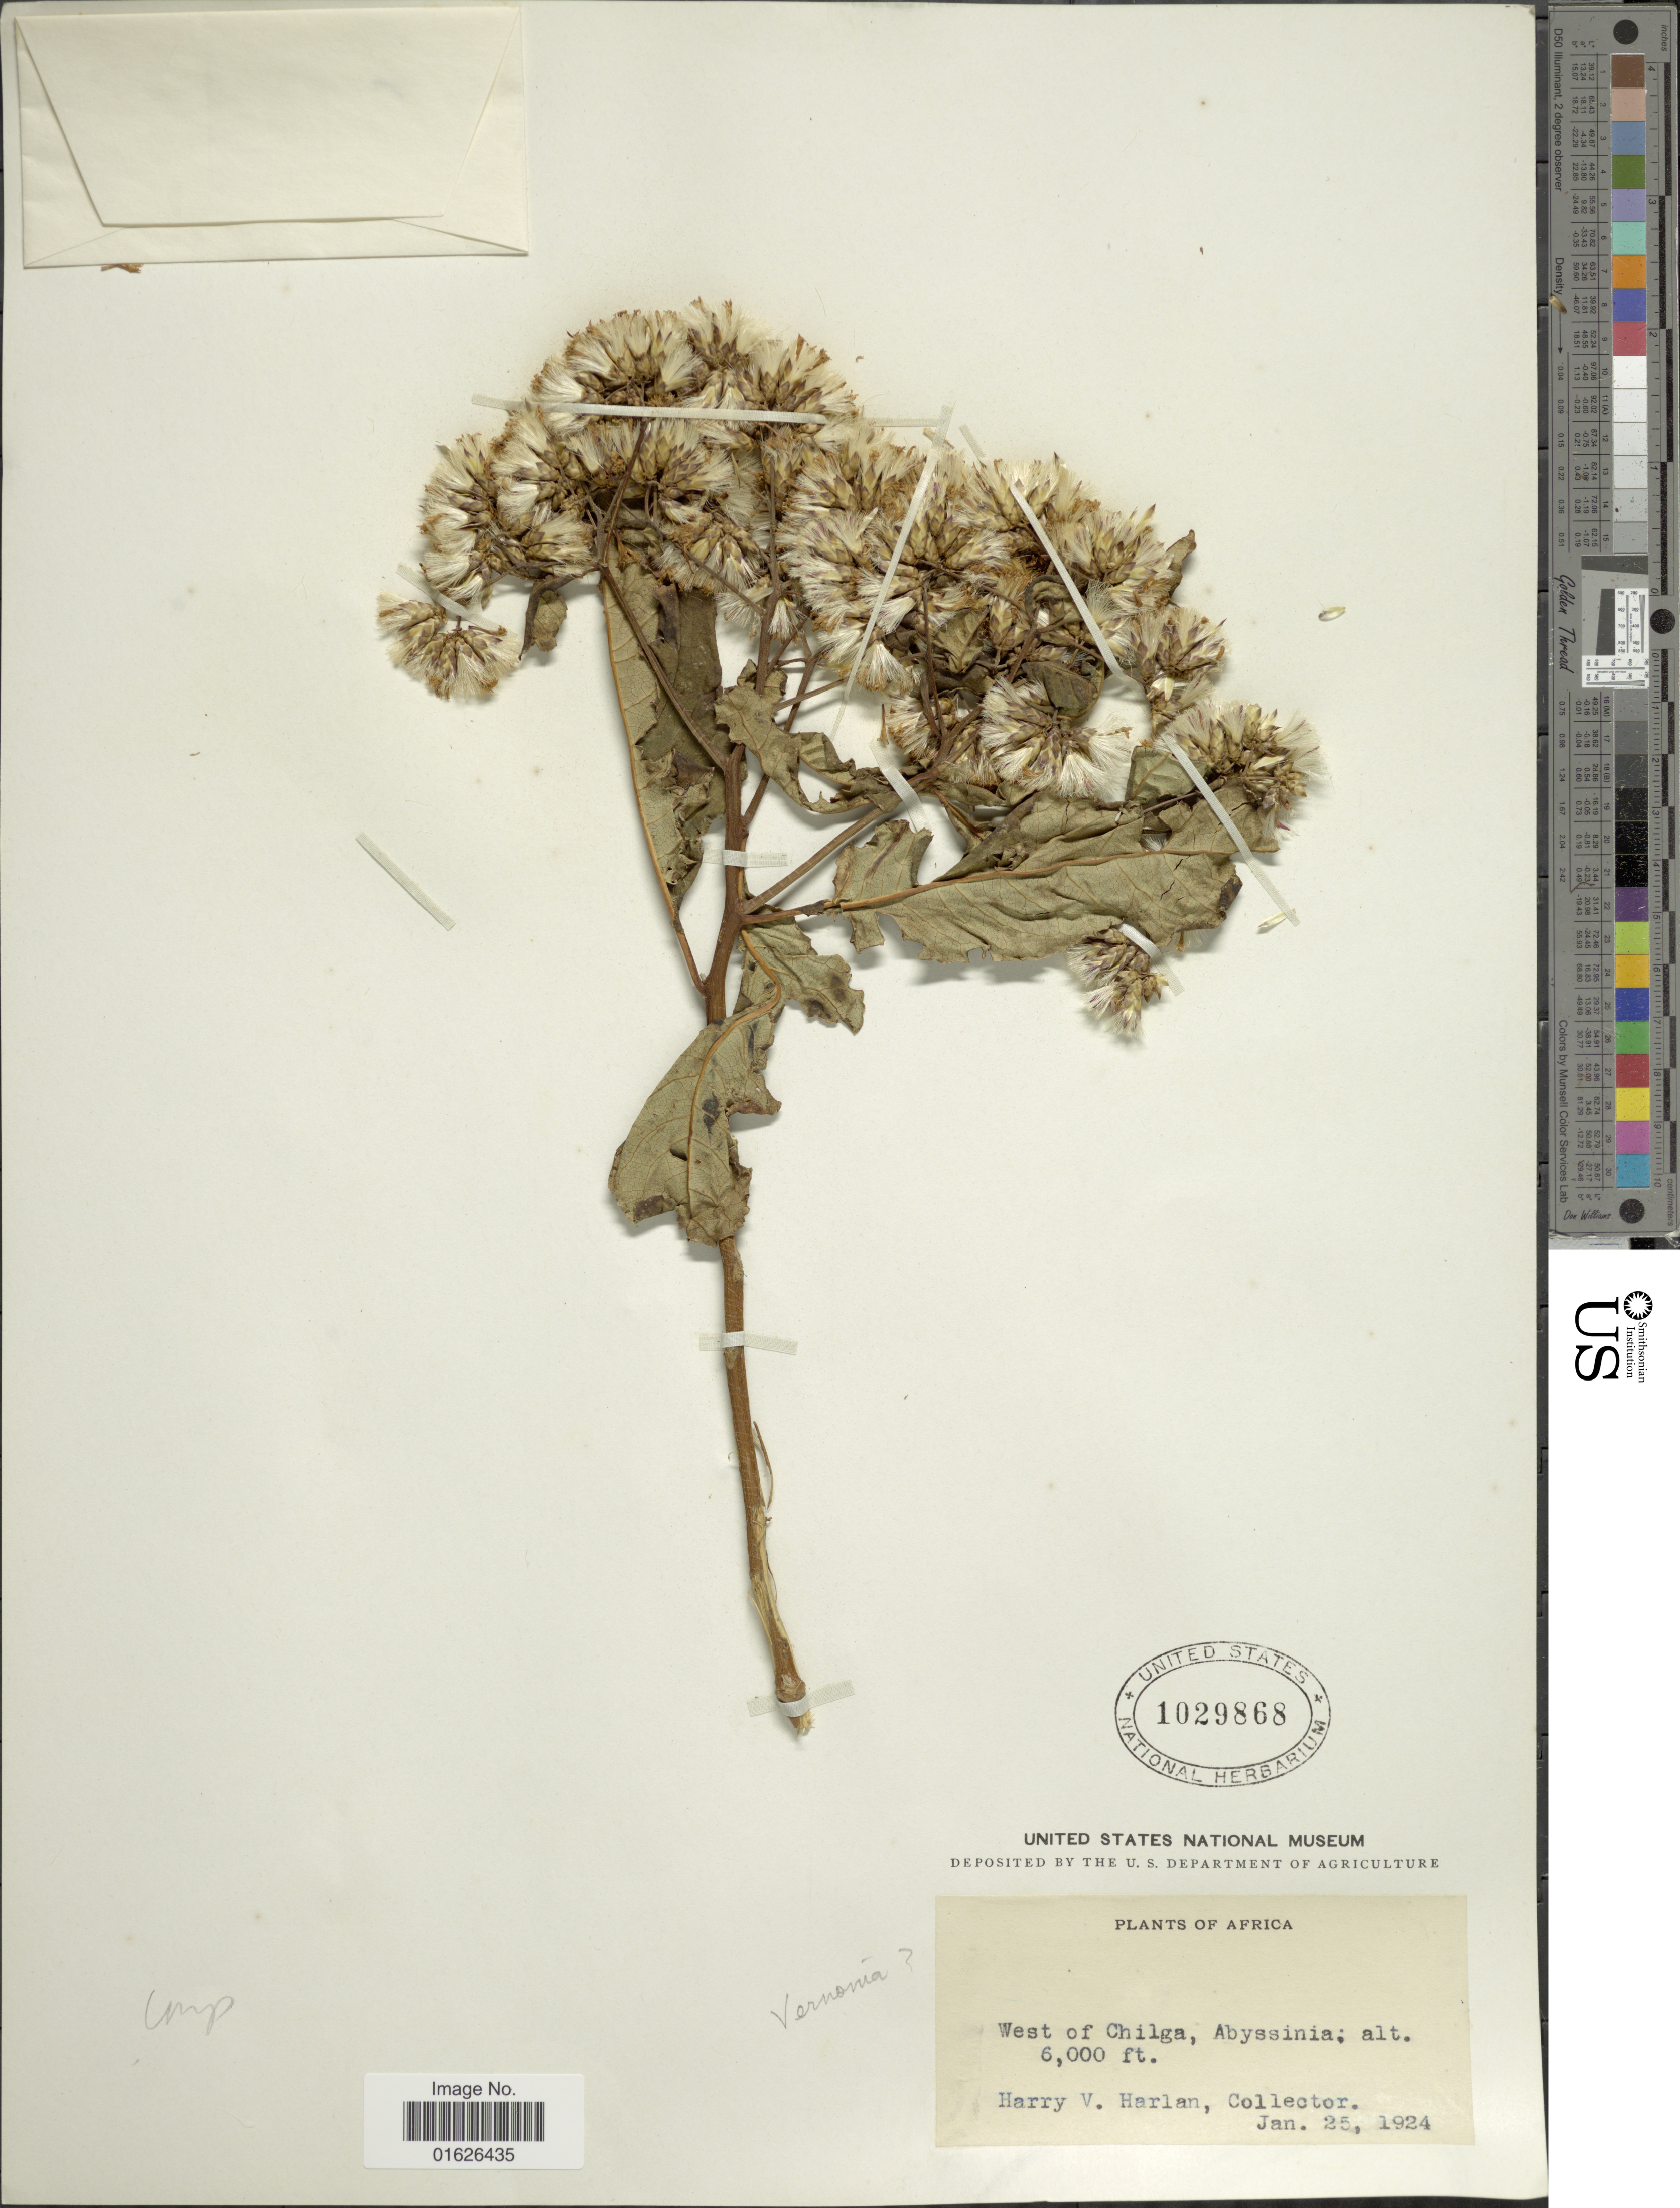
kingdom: Plantae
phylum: Tracheophyta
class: Magnoliopsida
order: Asterales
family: Asteraceae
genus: Gymnanthemum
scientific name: Gymnanthemum rueppellii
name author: (Sch. Bip. ex Walp.) H. Rob.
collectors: H. Harlan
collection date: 1924-01-25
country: Eritrea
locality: Abyssinia, Africa, West of Chilga.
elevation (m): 1829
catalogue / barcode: US 1029868